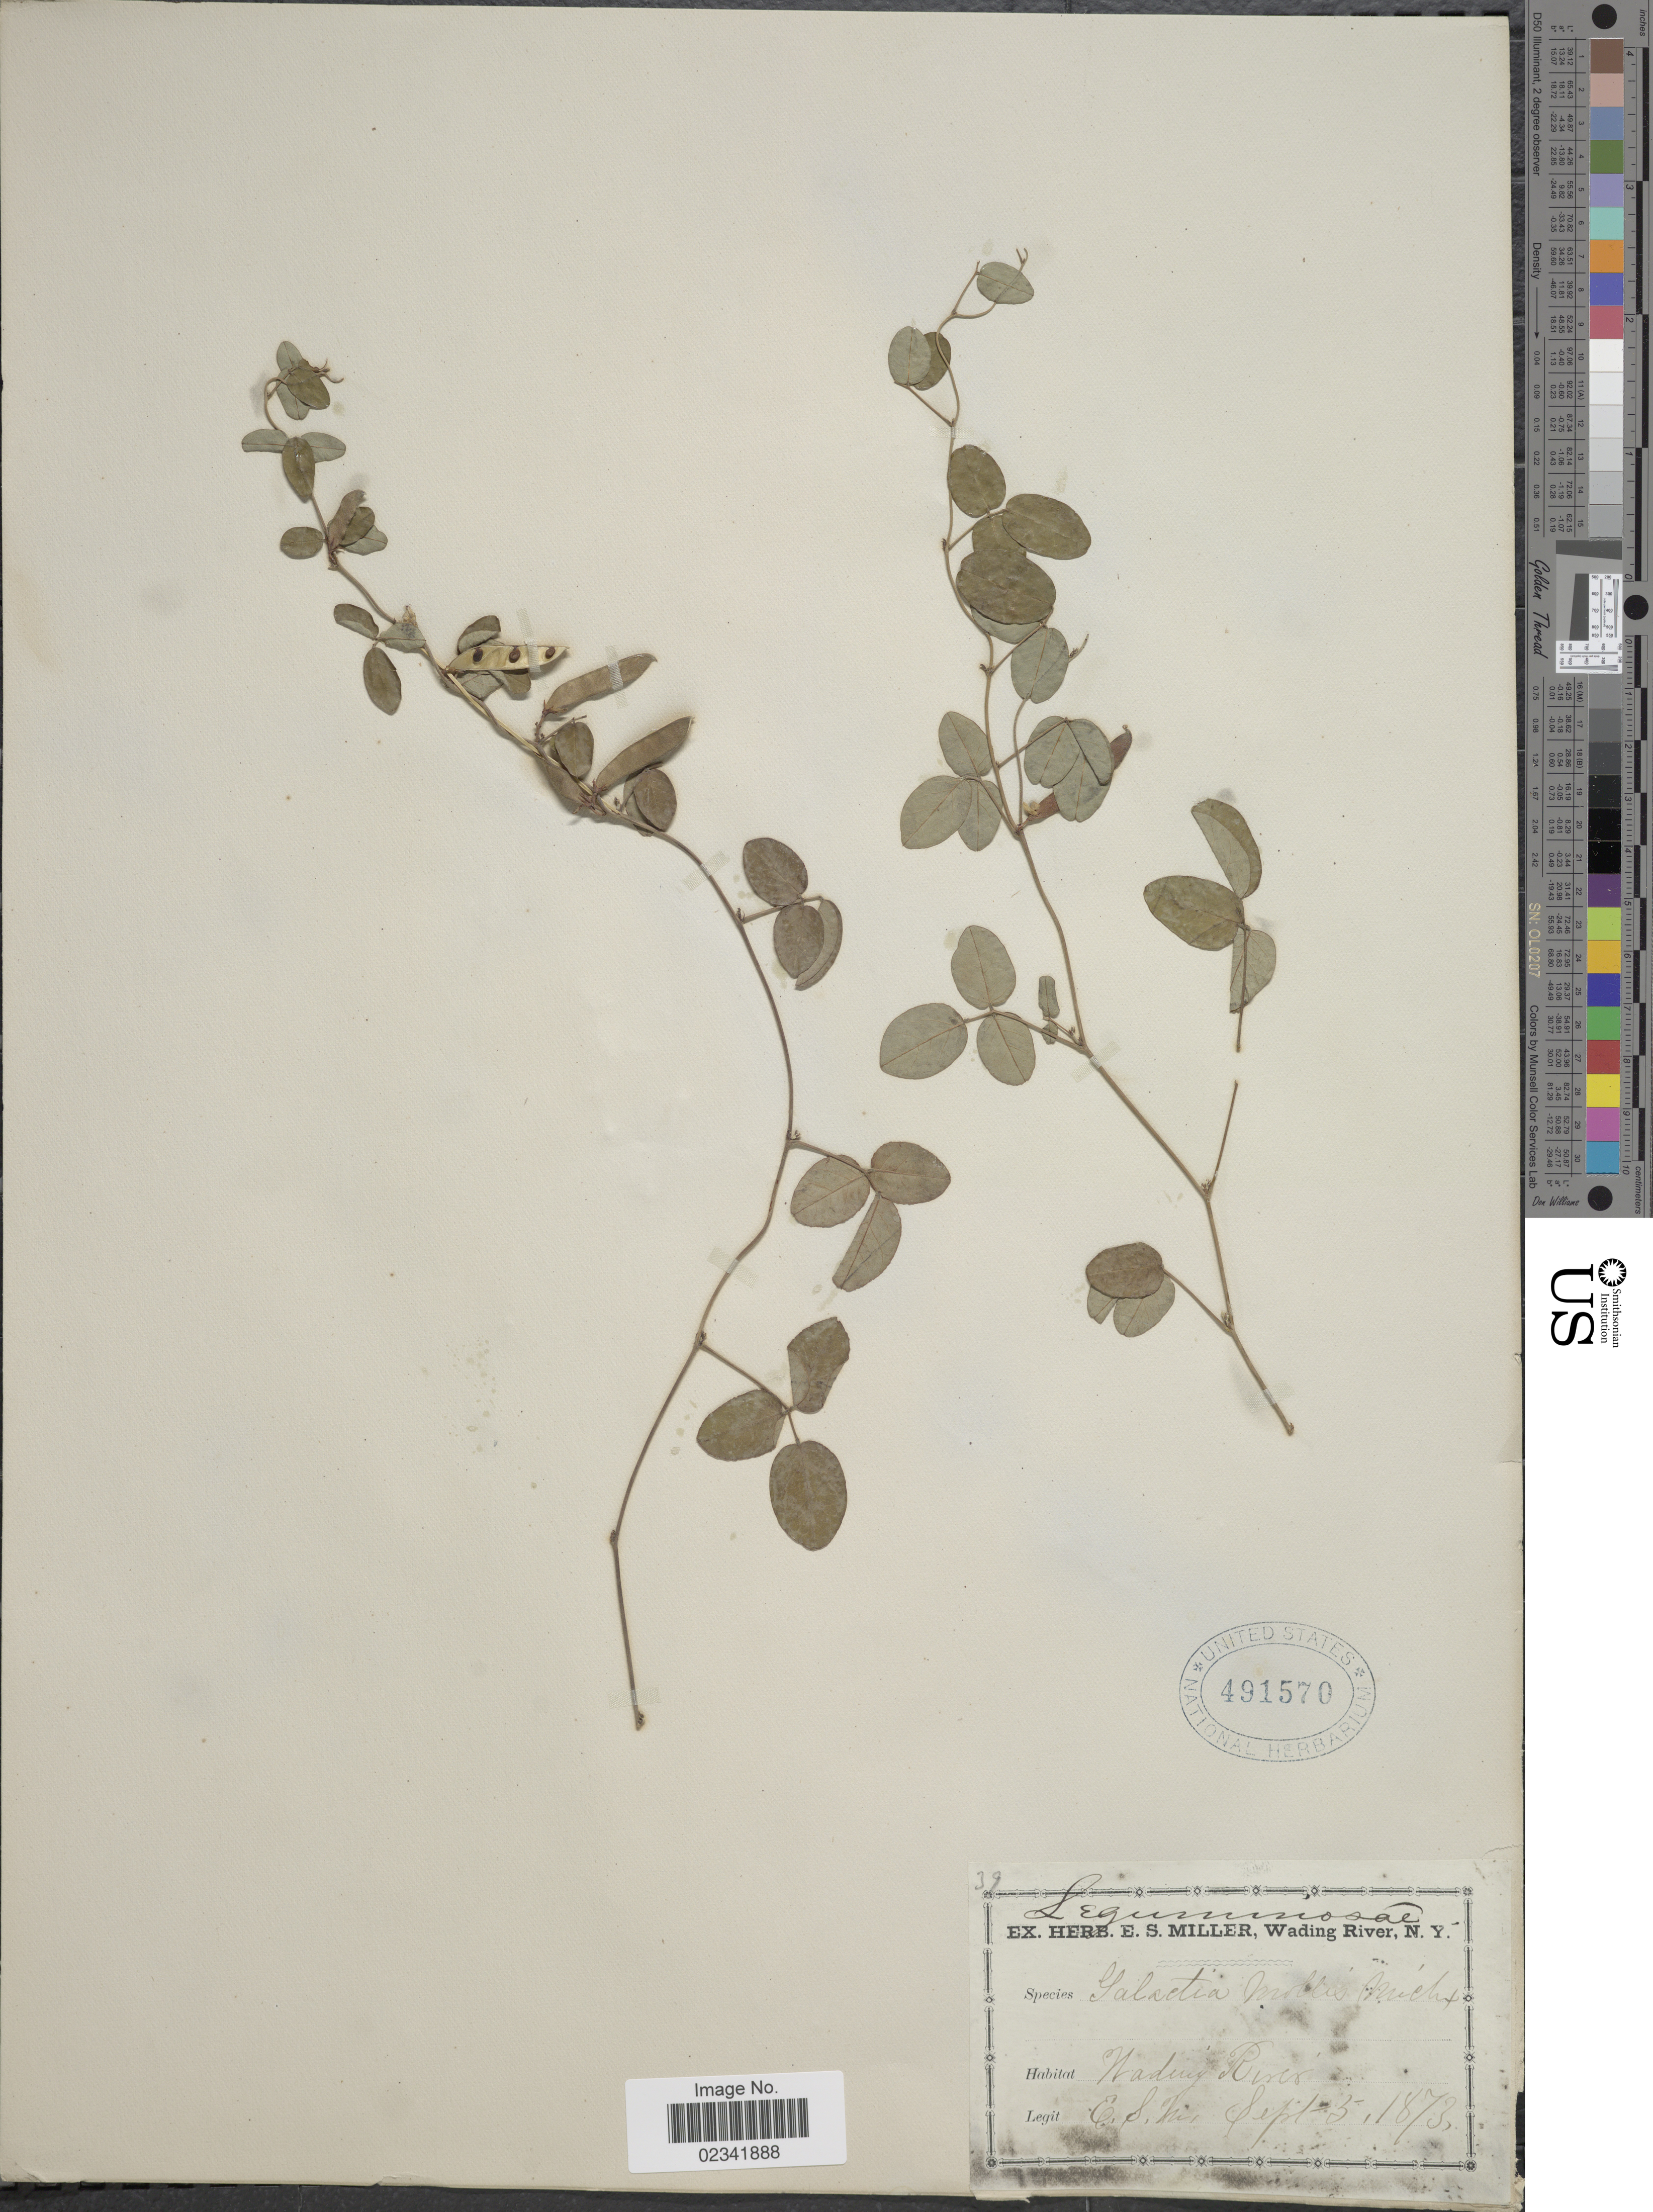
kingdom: Plantae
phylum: Tracheophyta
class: Magnoliopsida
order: Fabales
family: Fabaceae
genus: Galactia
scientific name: Galactia volubilis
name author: (L.) Britton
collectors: E. S. Miller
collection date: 1873-09-05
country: United States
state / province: New York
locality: Wading River, N.Y.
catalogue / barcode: US 491570